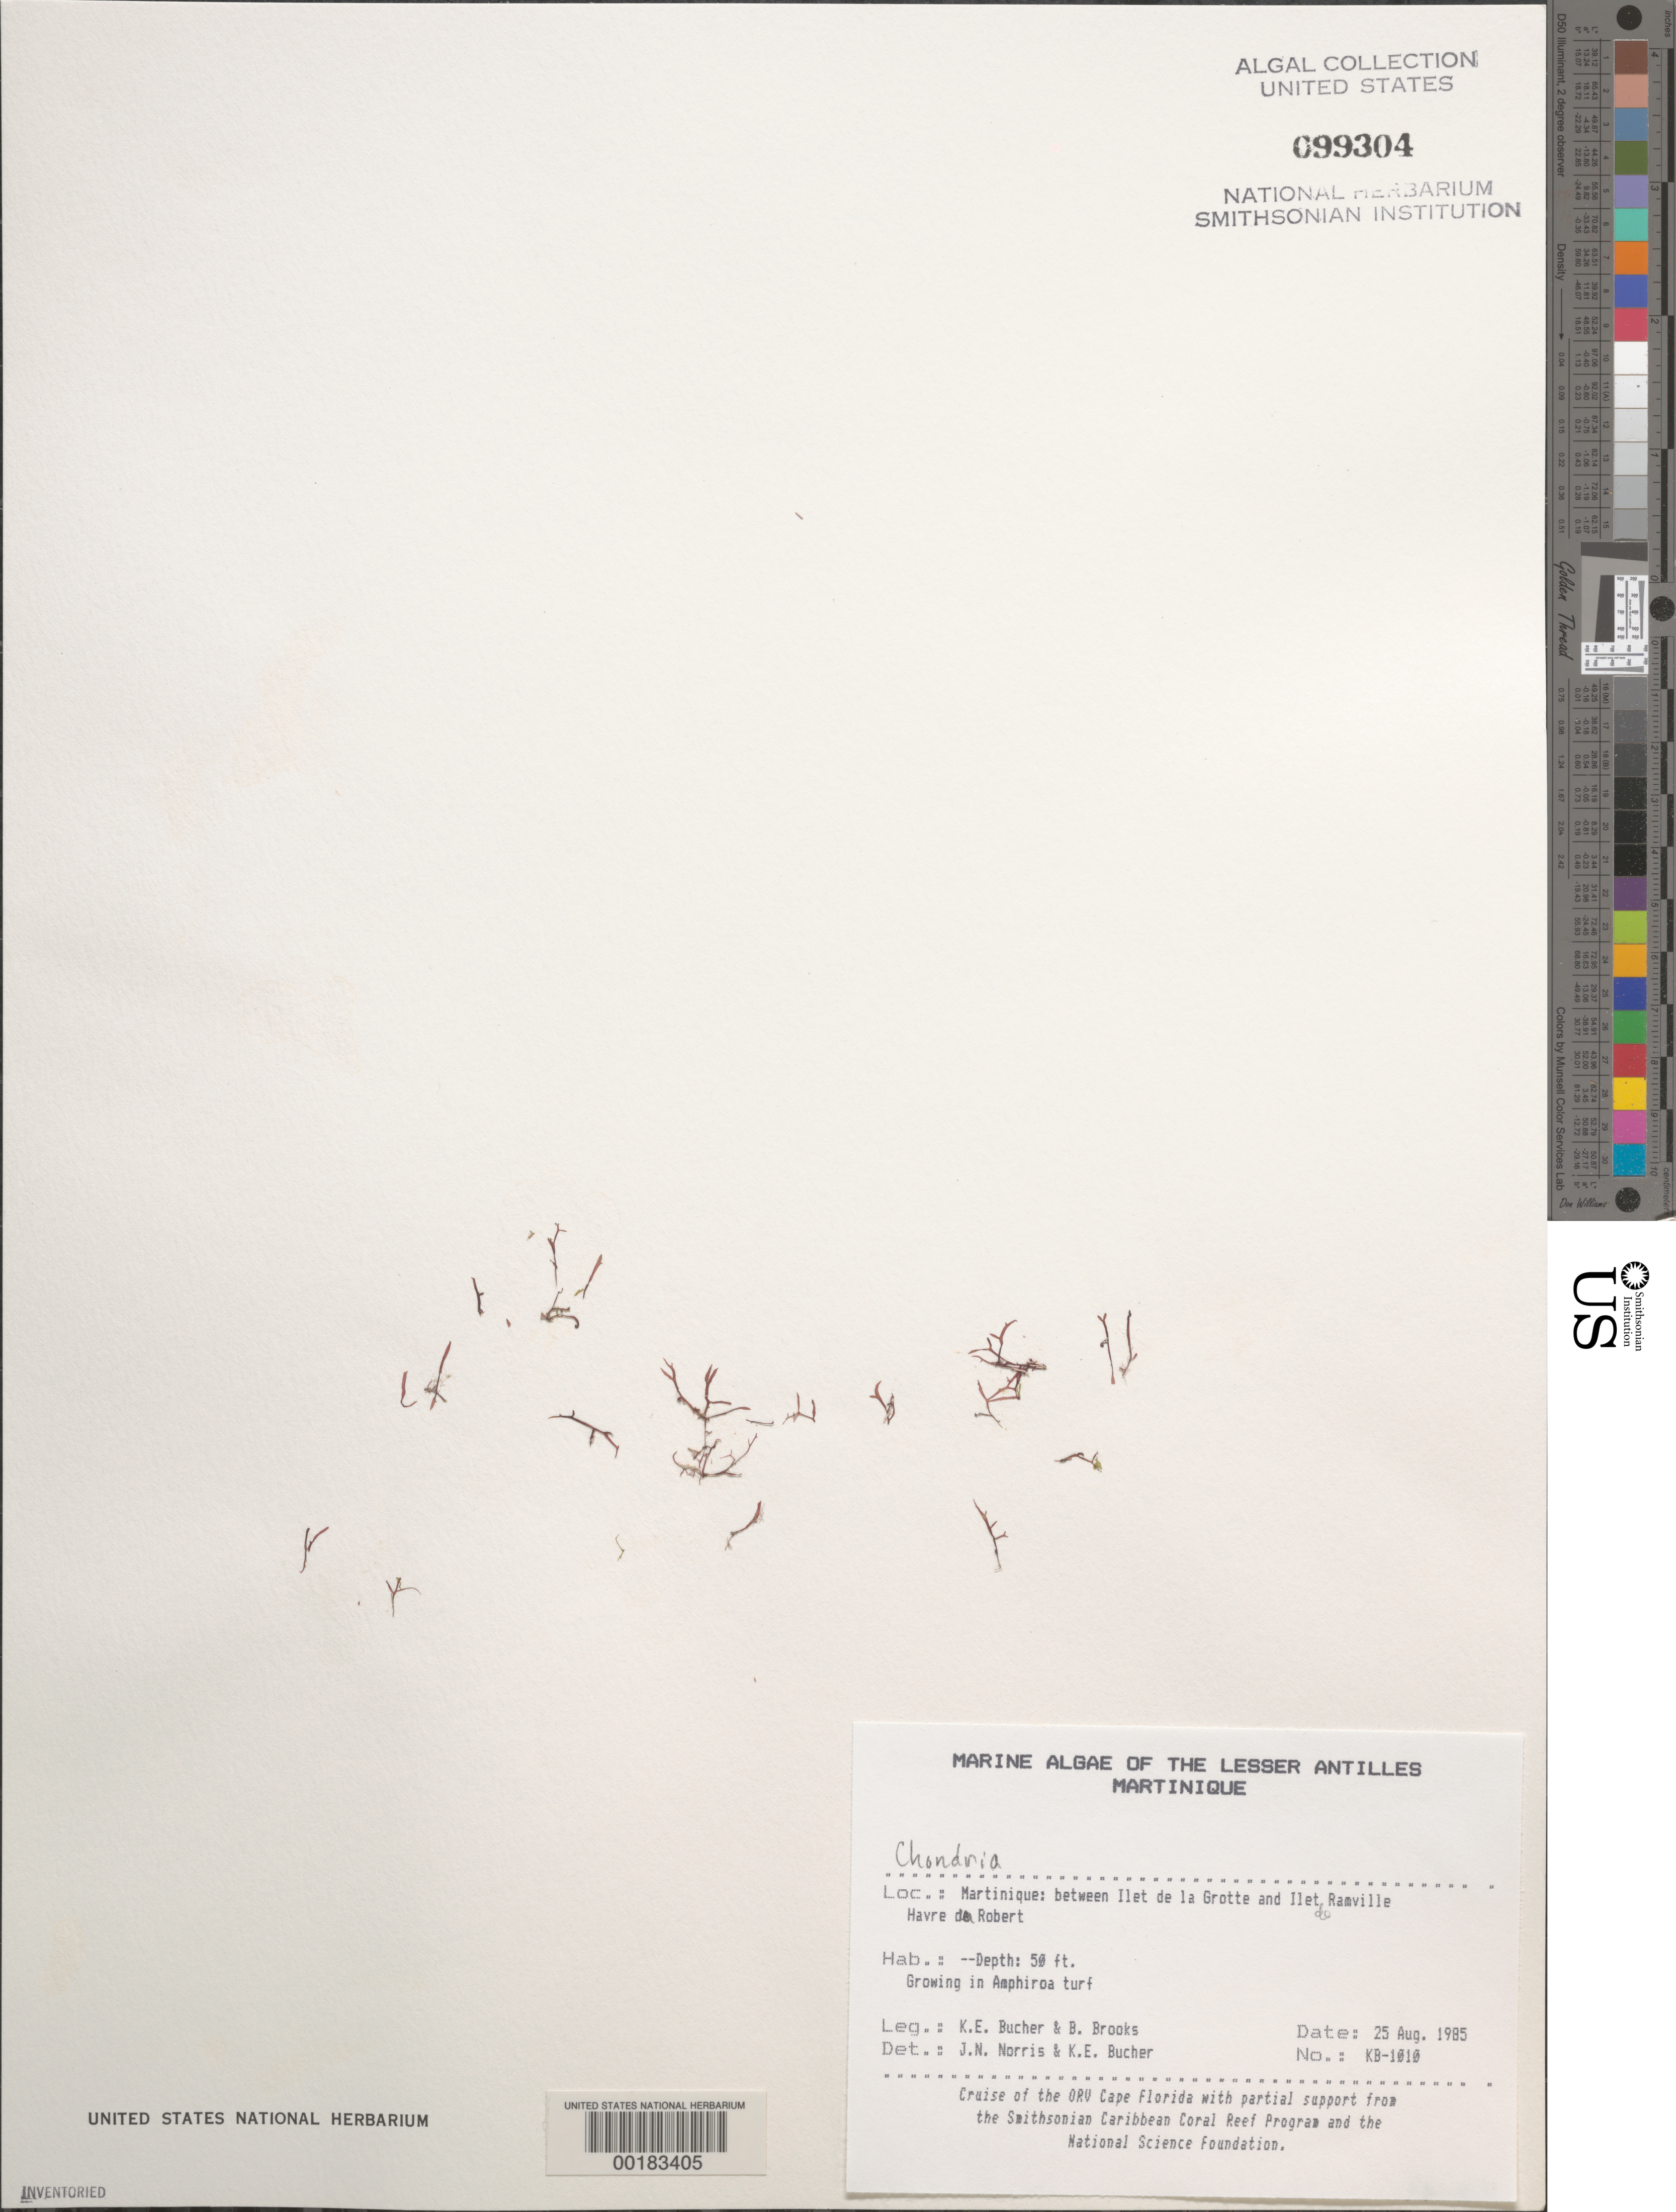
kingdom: Plantae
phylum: Rhodophyta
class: Florideophyceae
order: Ceramiales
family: Rhodomelaceae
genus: Chondria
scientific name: Chondria sp.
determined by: Norris, J. N.; Bucher, K. E.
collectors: K. E. Bucher & B. Brooks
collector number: Kb-1010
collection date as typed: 25 Aug 1985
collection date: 1985-08-25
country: Martinique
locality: Between Ilet de la Grotte and Ilet de Ramville, Havre du Robert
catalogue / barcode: US 99304